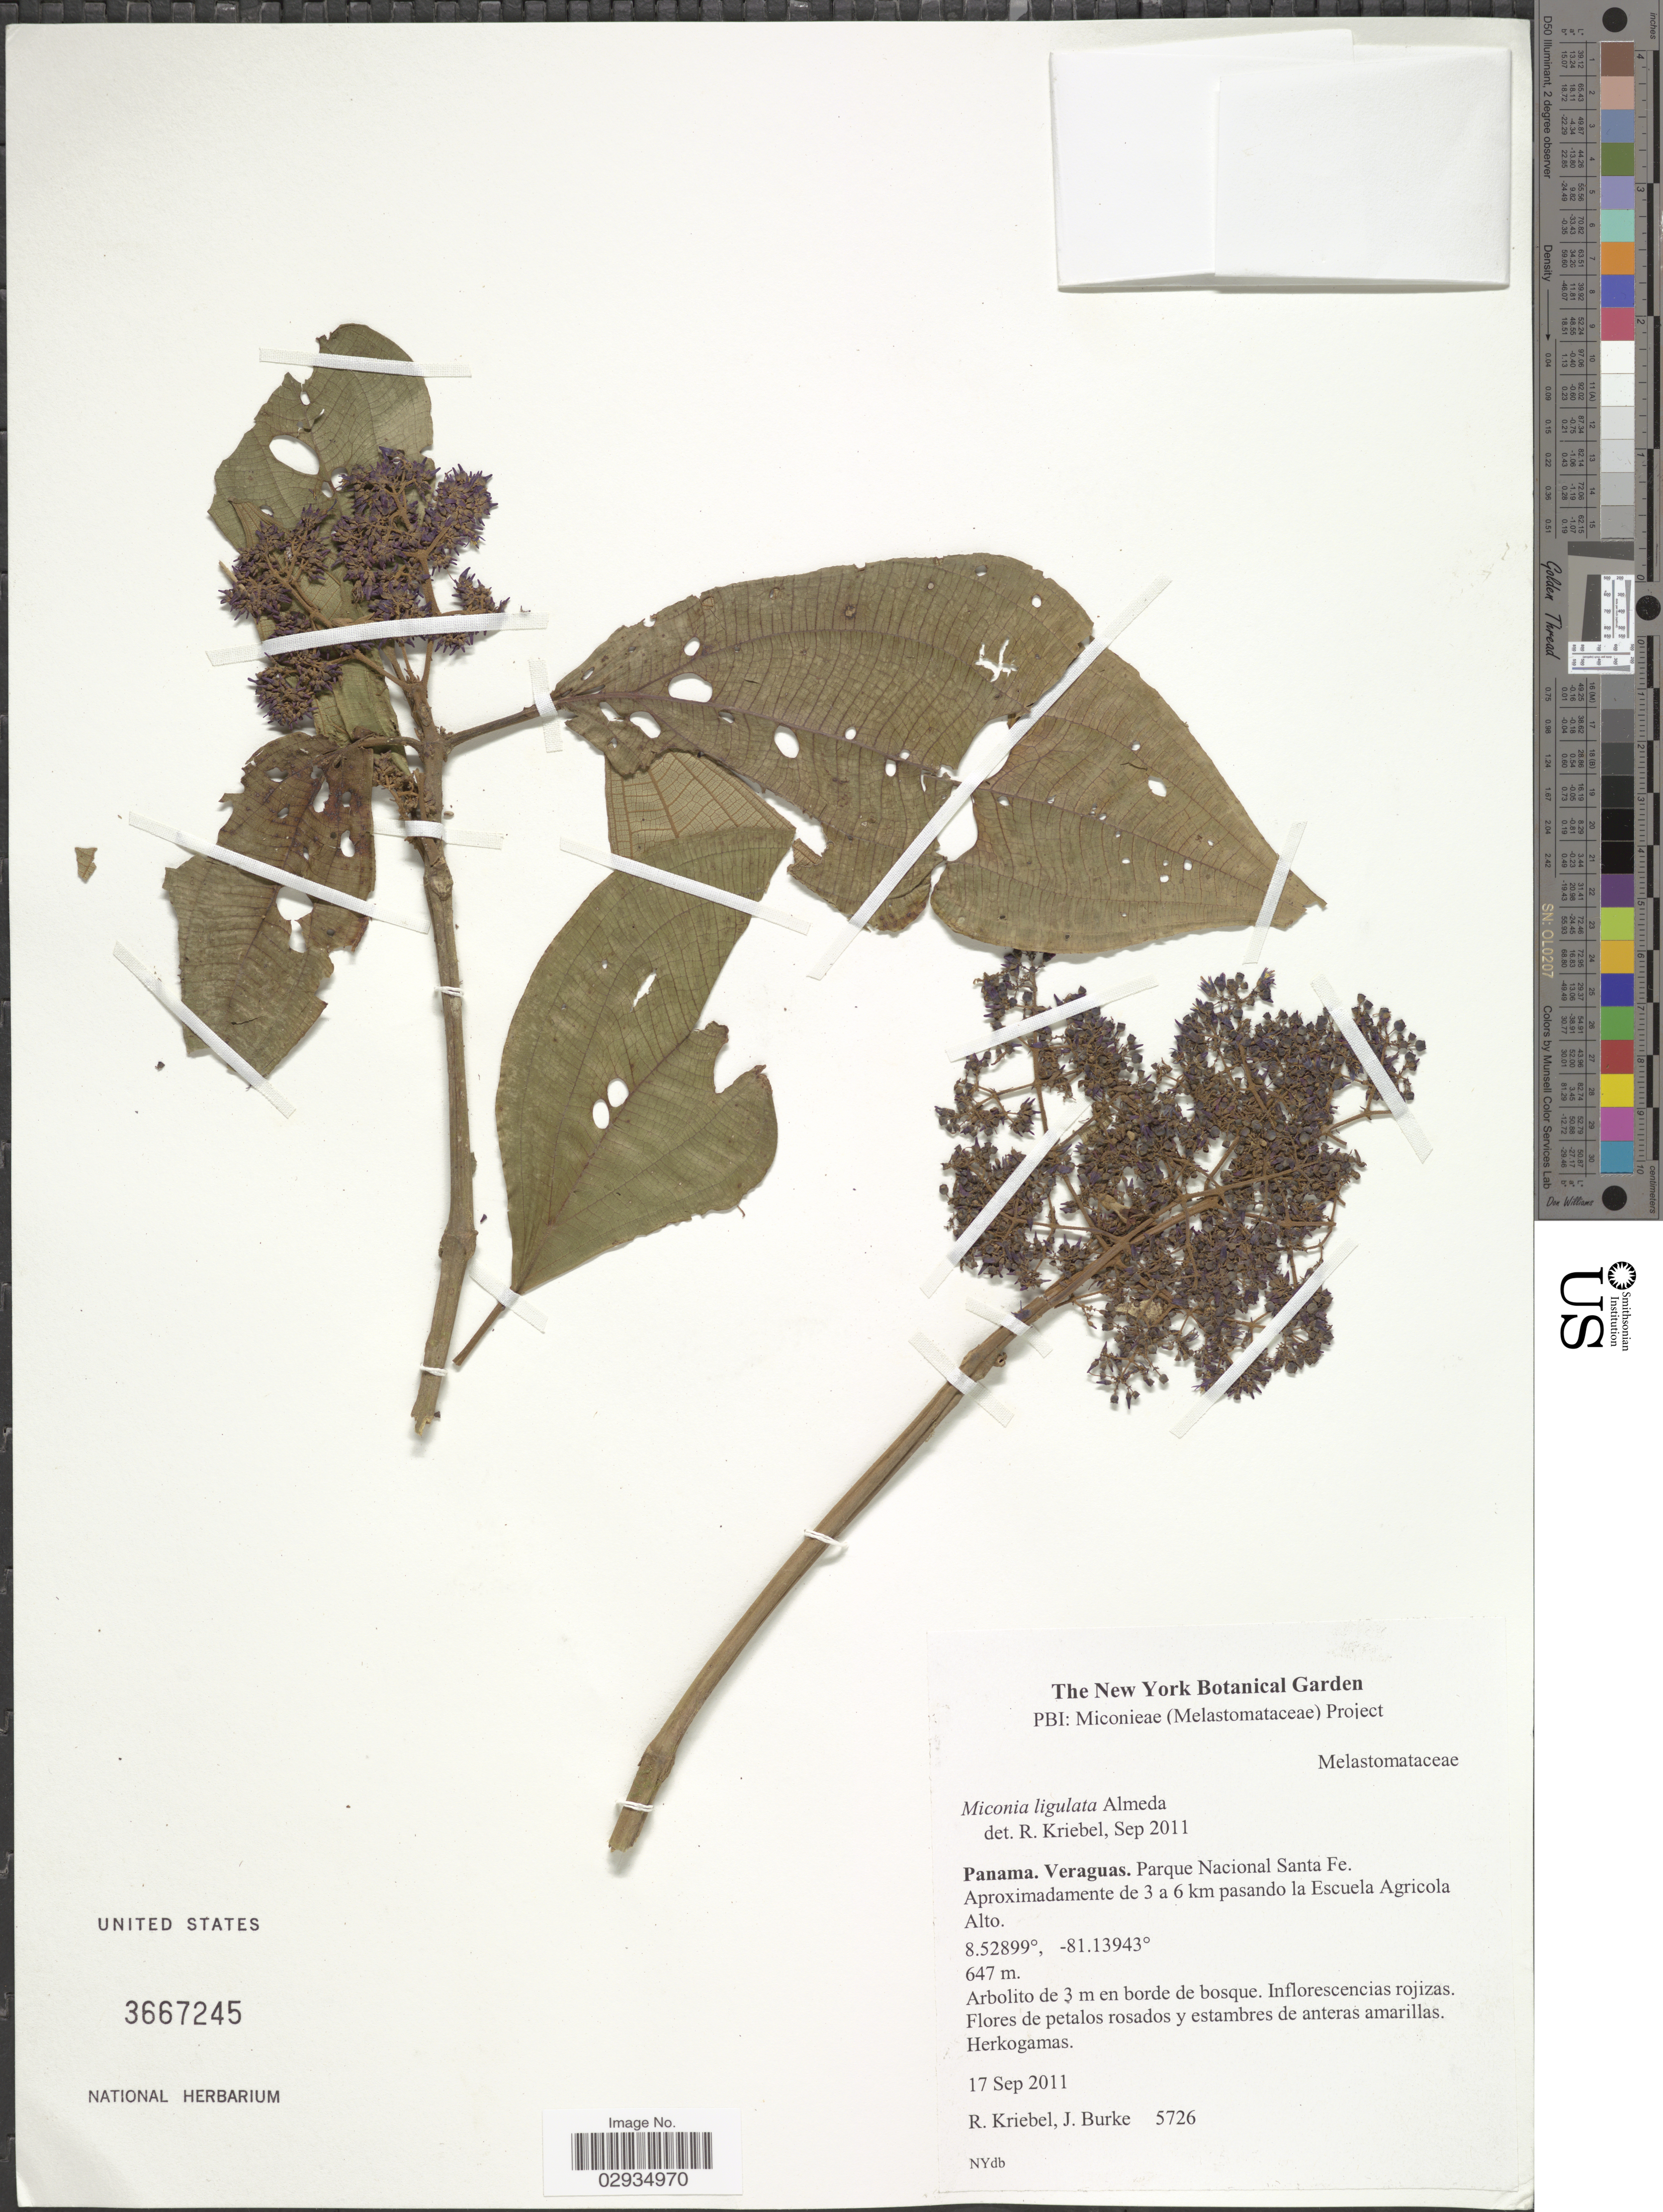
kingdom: Plantae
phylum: Tracheophyta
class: Magnoliopsida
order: Myrtales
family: Melastomataceae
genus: Miconia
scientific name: Miconia ligulata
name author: Almeda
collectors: R. Kriebel & J. Burke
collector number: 5726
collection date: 2011-09-17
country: Panama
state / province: Veraguas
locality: Parque Nacional Santa Fe. Aproximadamento de 3 a 6 km pasando la Escuela Agricola.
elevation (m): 647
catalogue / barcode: US 3667245